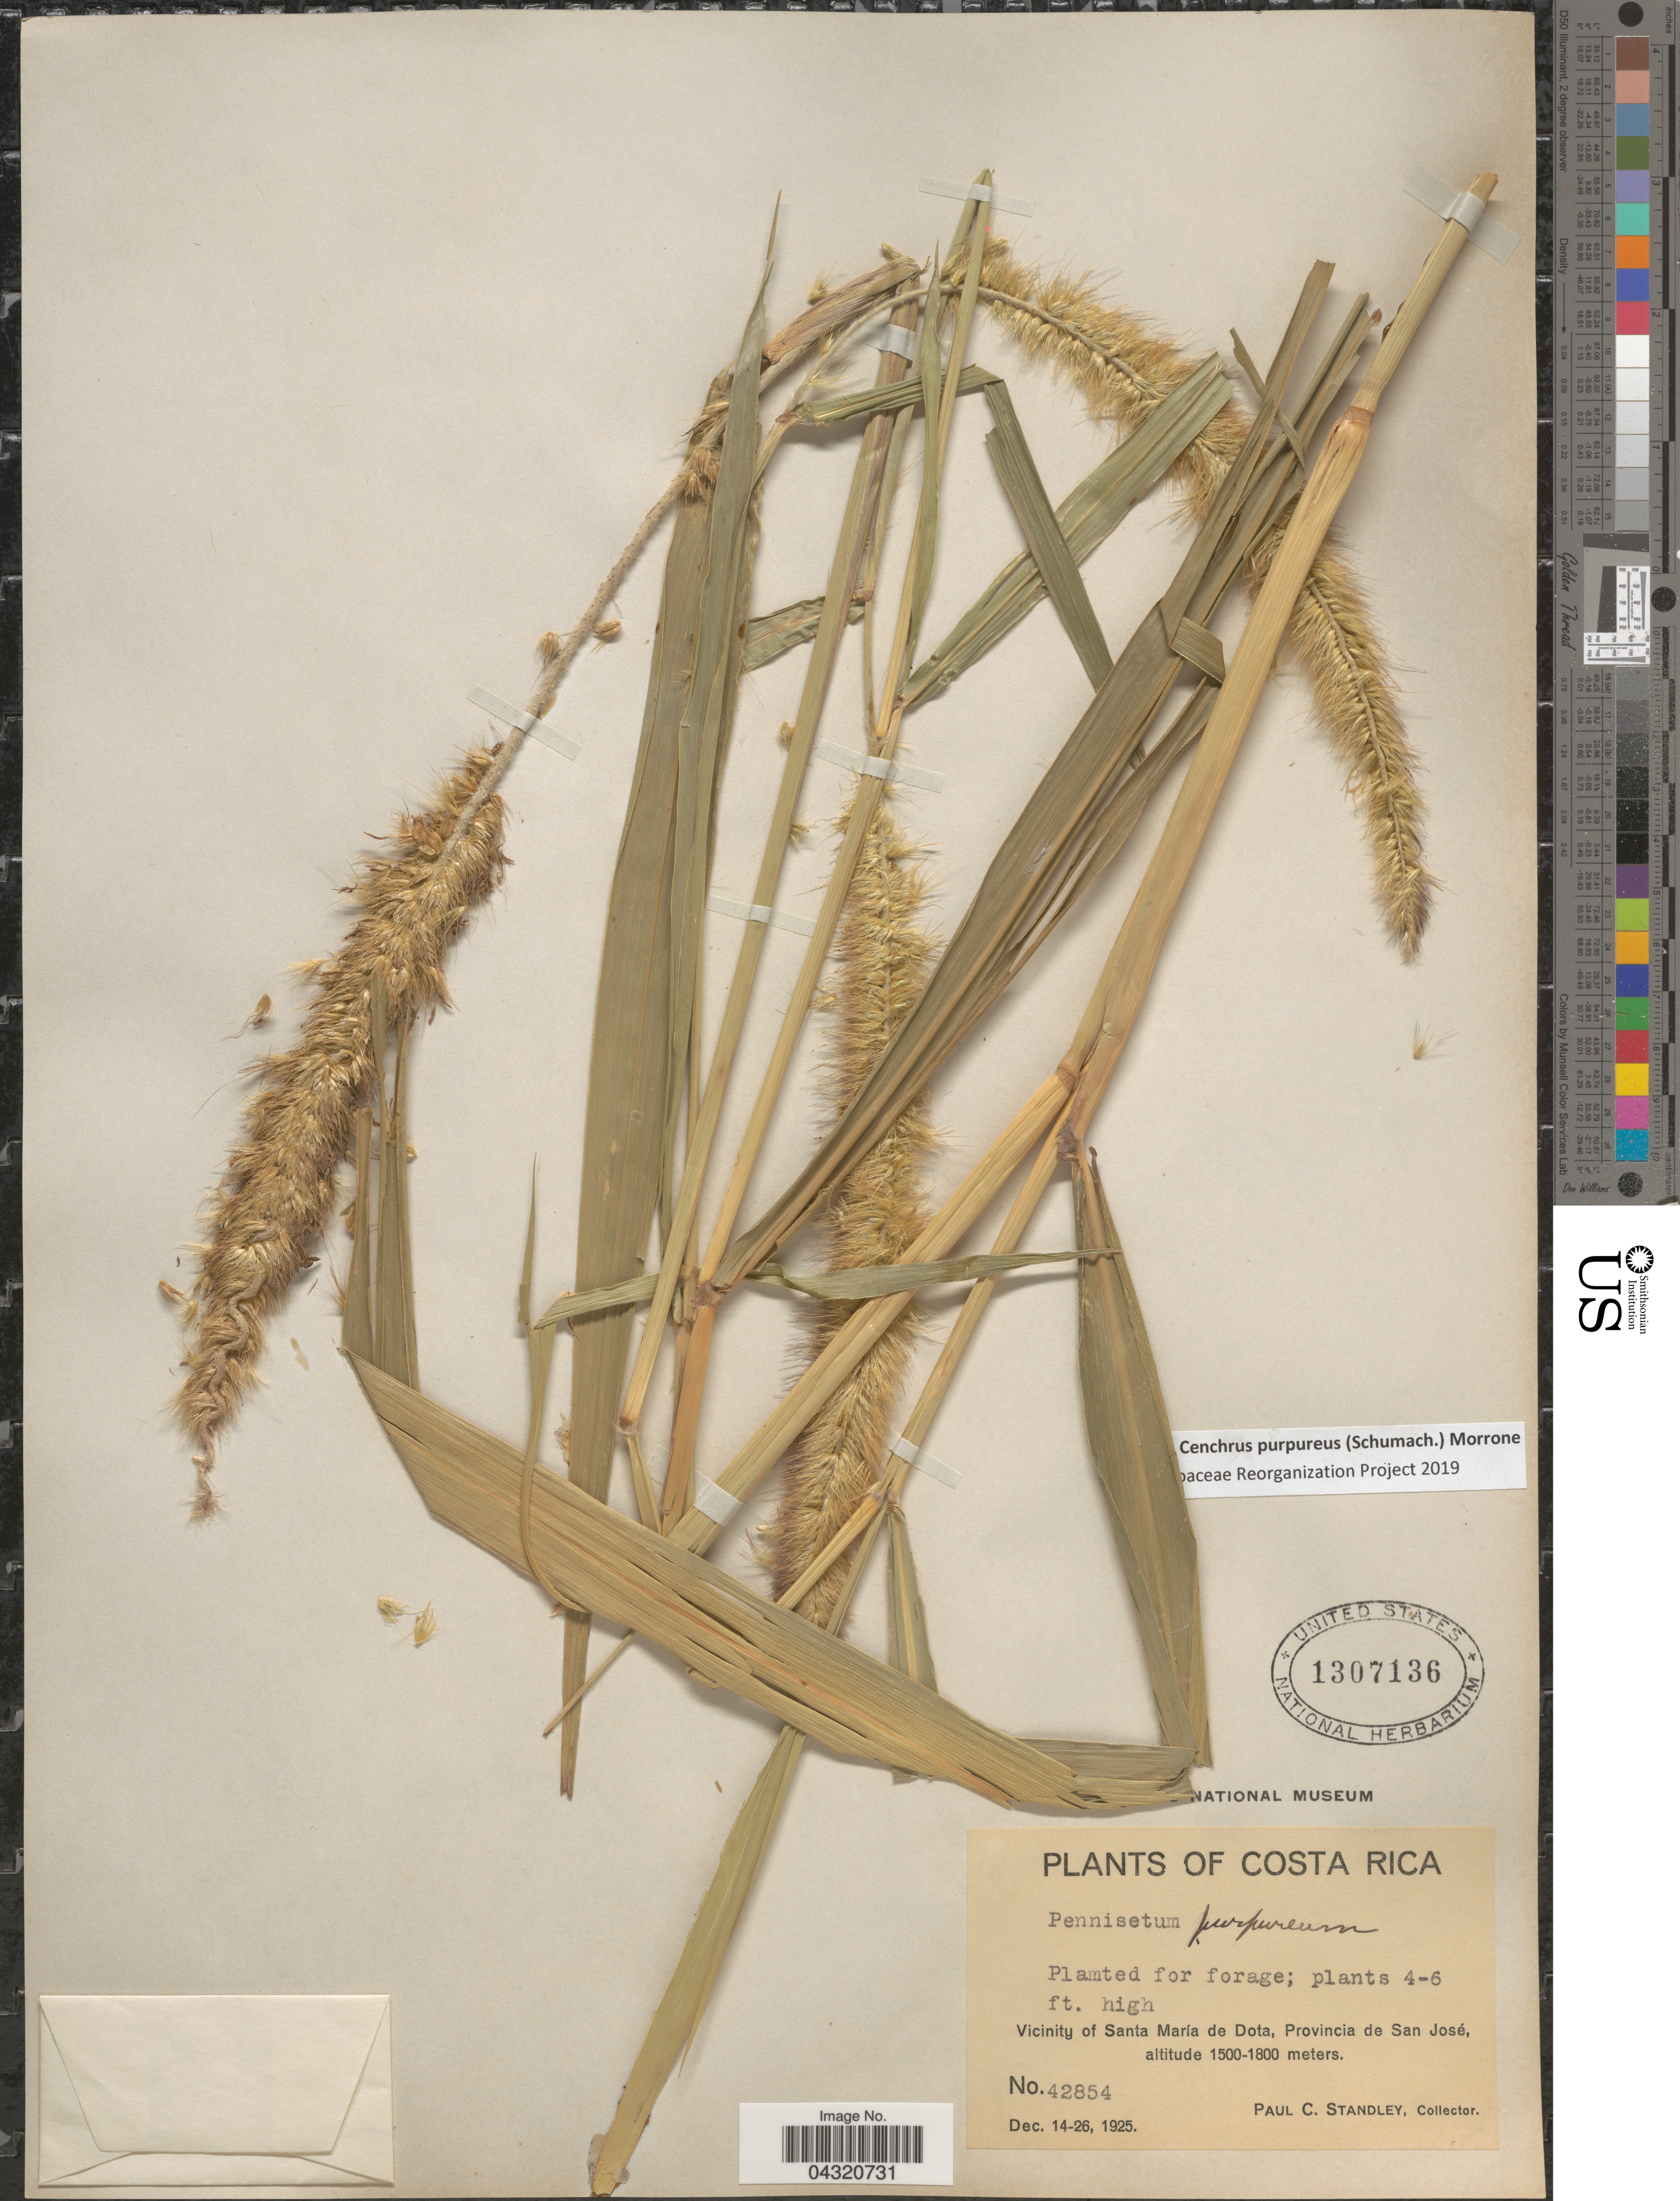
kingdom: Plantae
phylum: Tracheophyta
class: Liliopsida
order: Poales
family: Poaceae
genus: Cenchrus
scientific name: Cenchrus purpureus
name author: (Schumach.) Morrone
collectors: P. C. Standley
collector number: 42854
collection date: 1925-12-14/1925-12-26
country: Costa Rica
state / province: San José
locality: Vicinity of Santa María de Dota.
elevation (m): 1500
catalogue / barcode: US 1307136